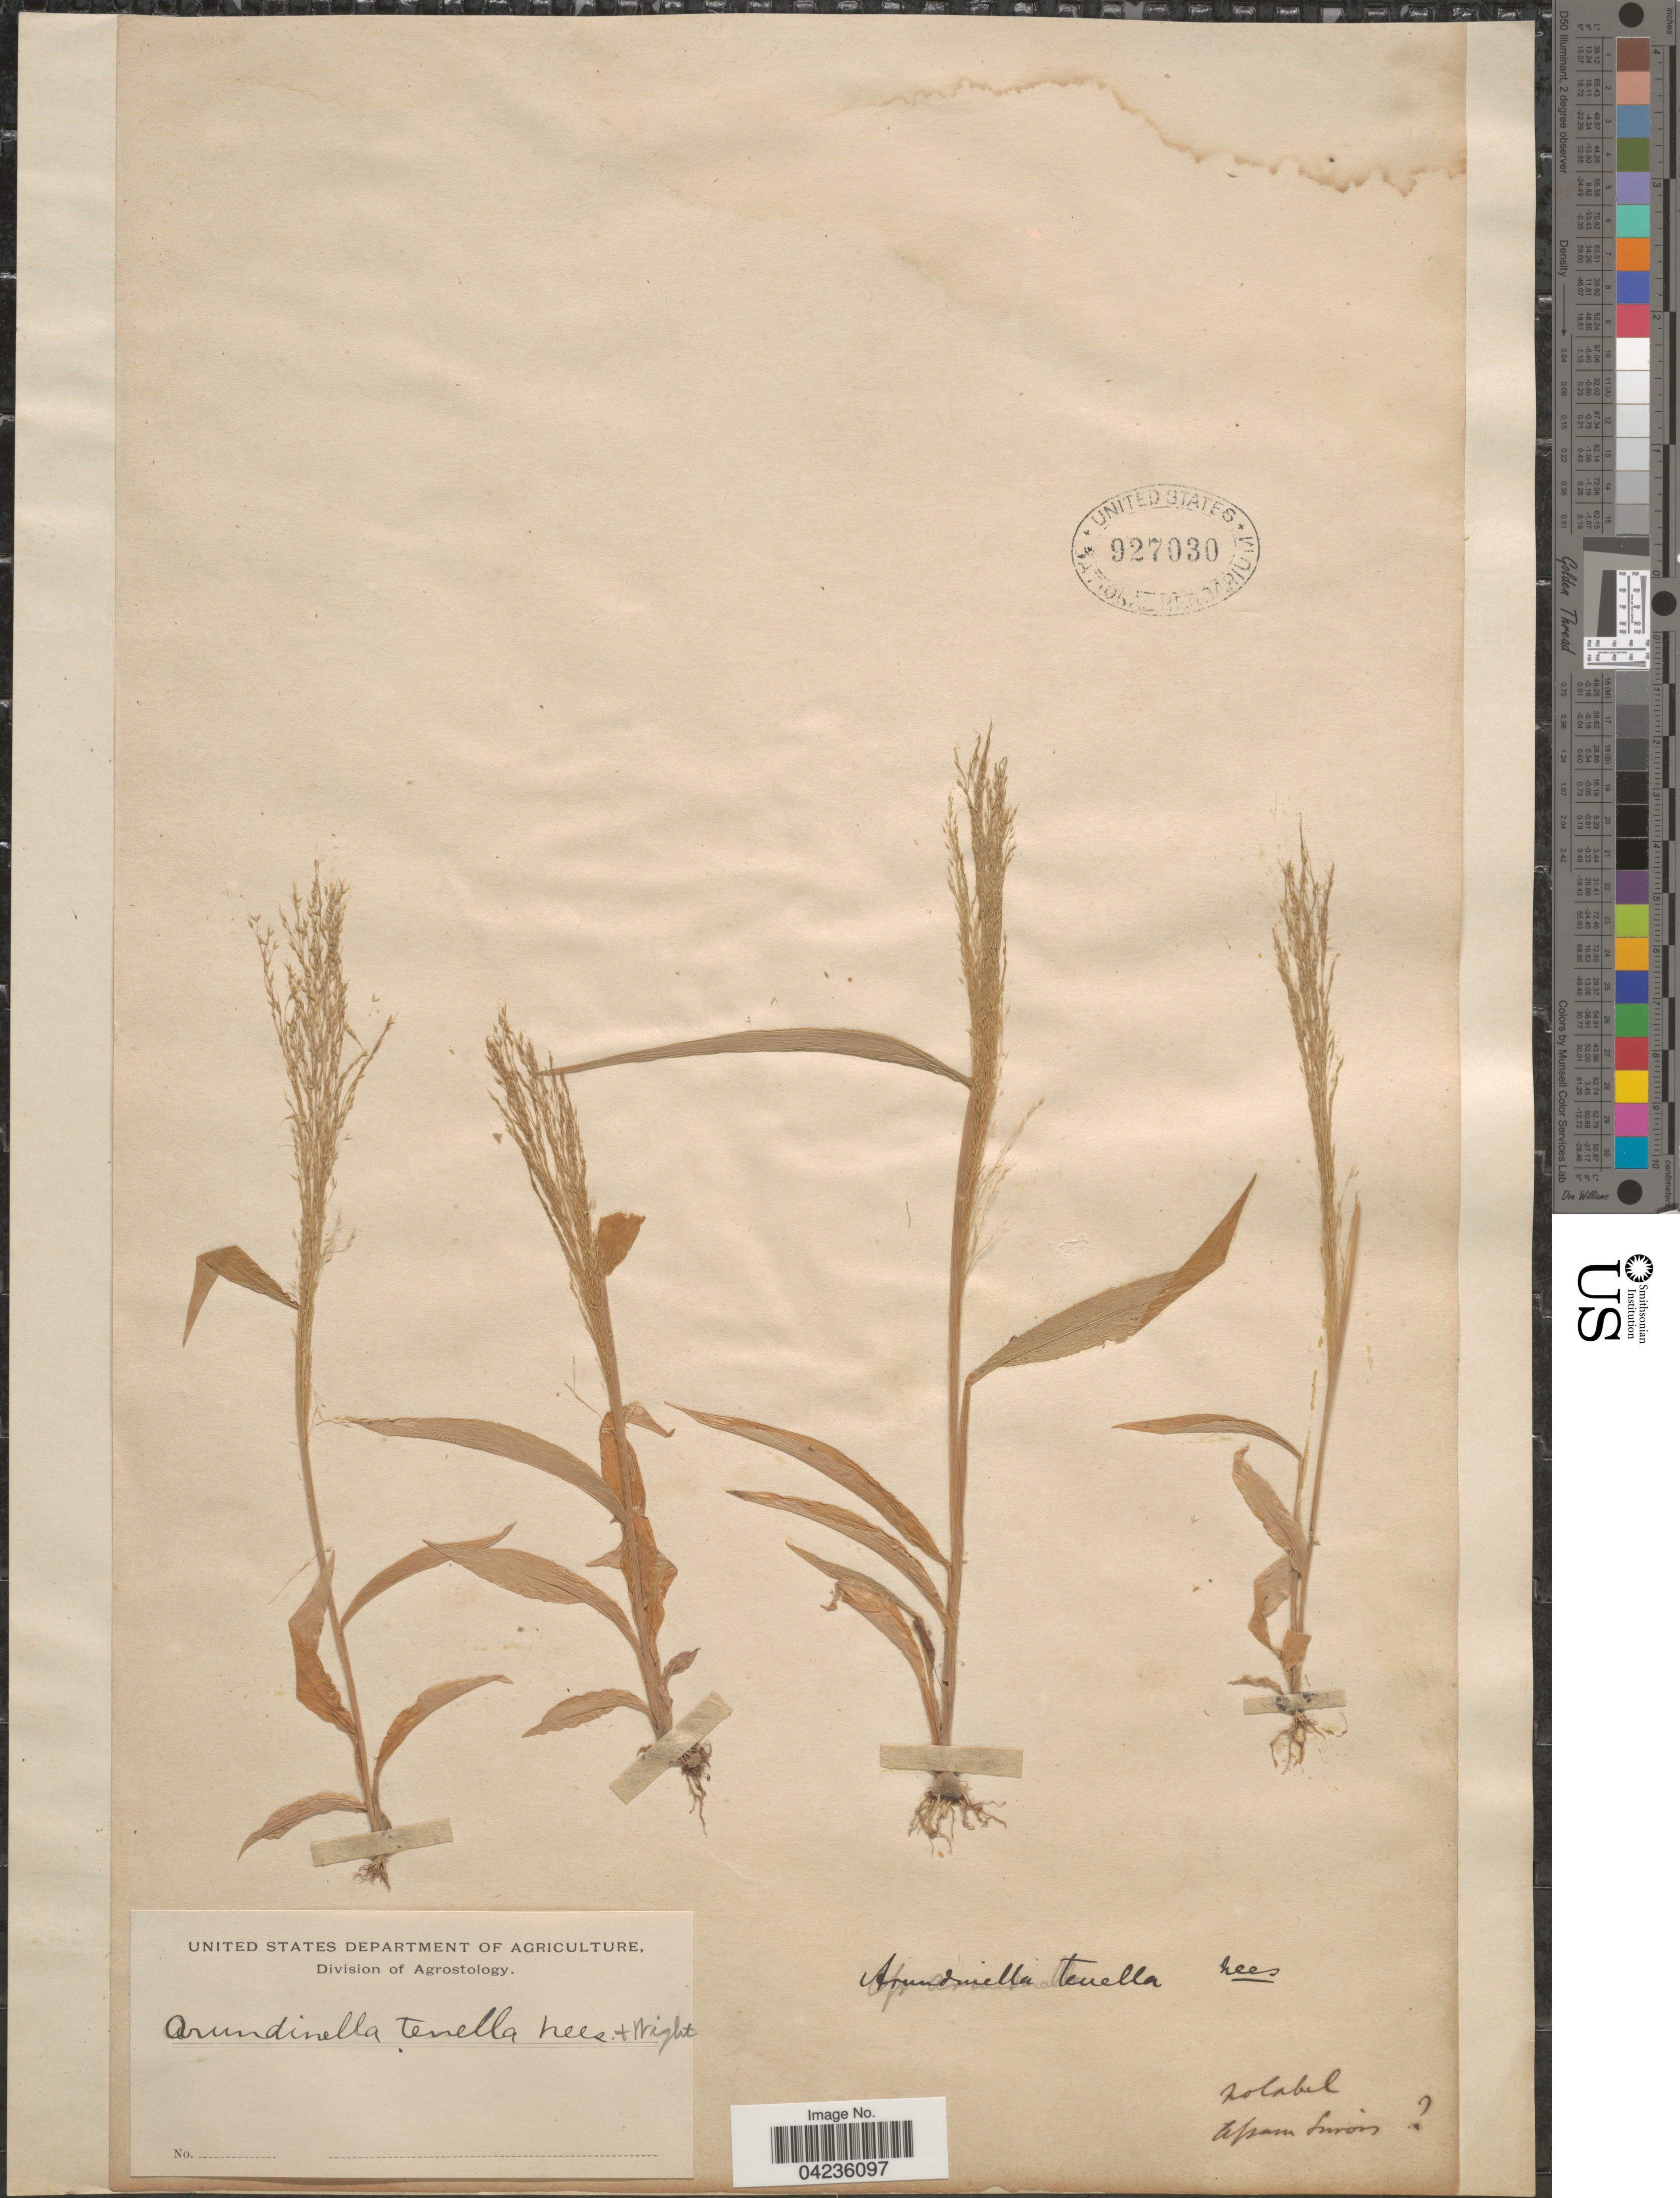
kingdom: Plantae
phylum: Tracheophyta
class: Liliopsida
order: Poales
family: Poaceae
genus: Arundinella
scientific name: Arundinella pumila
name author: (Hochst. ex A. Rich.) Steud.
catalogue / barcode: US 927030